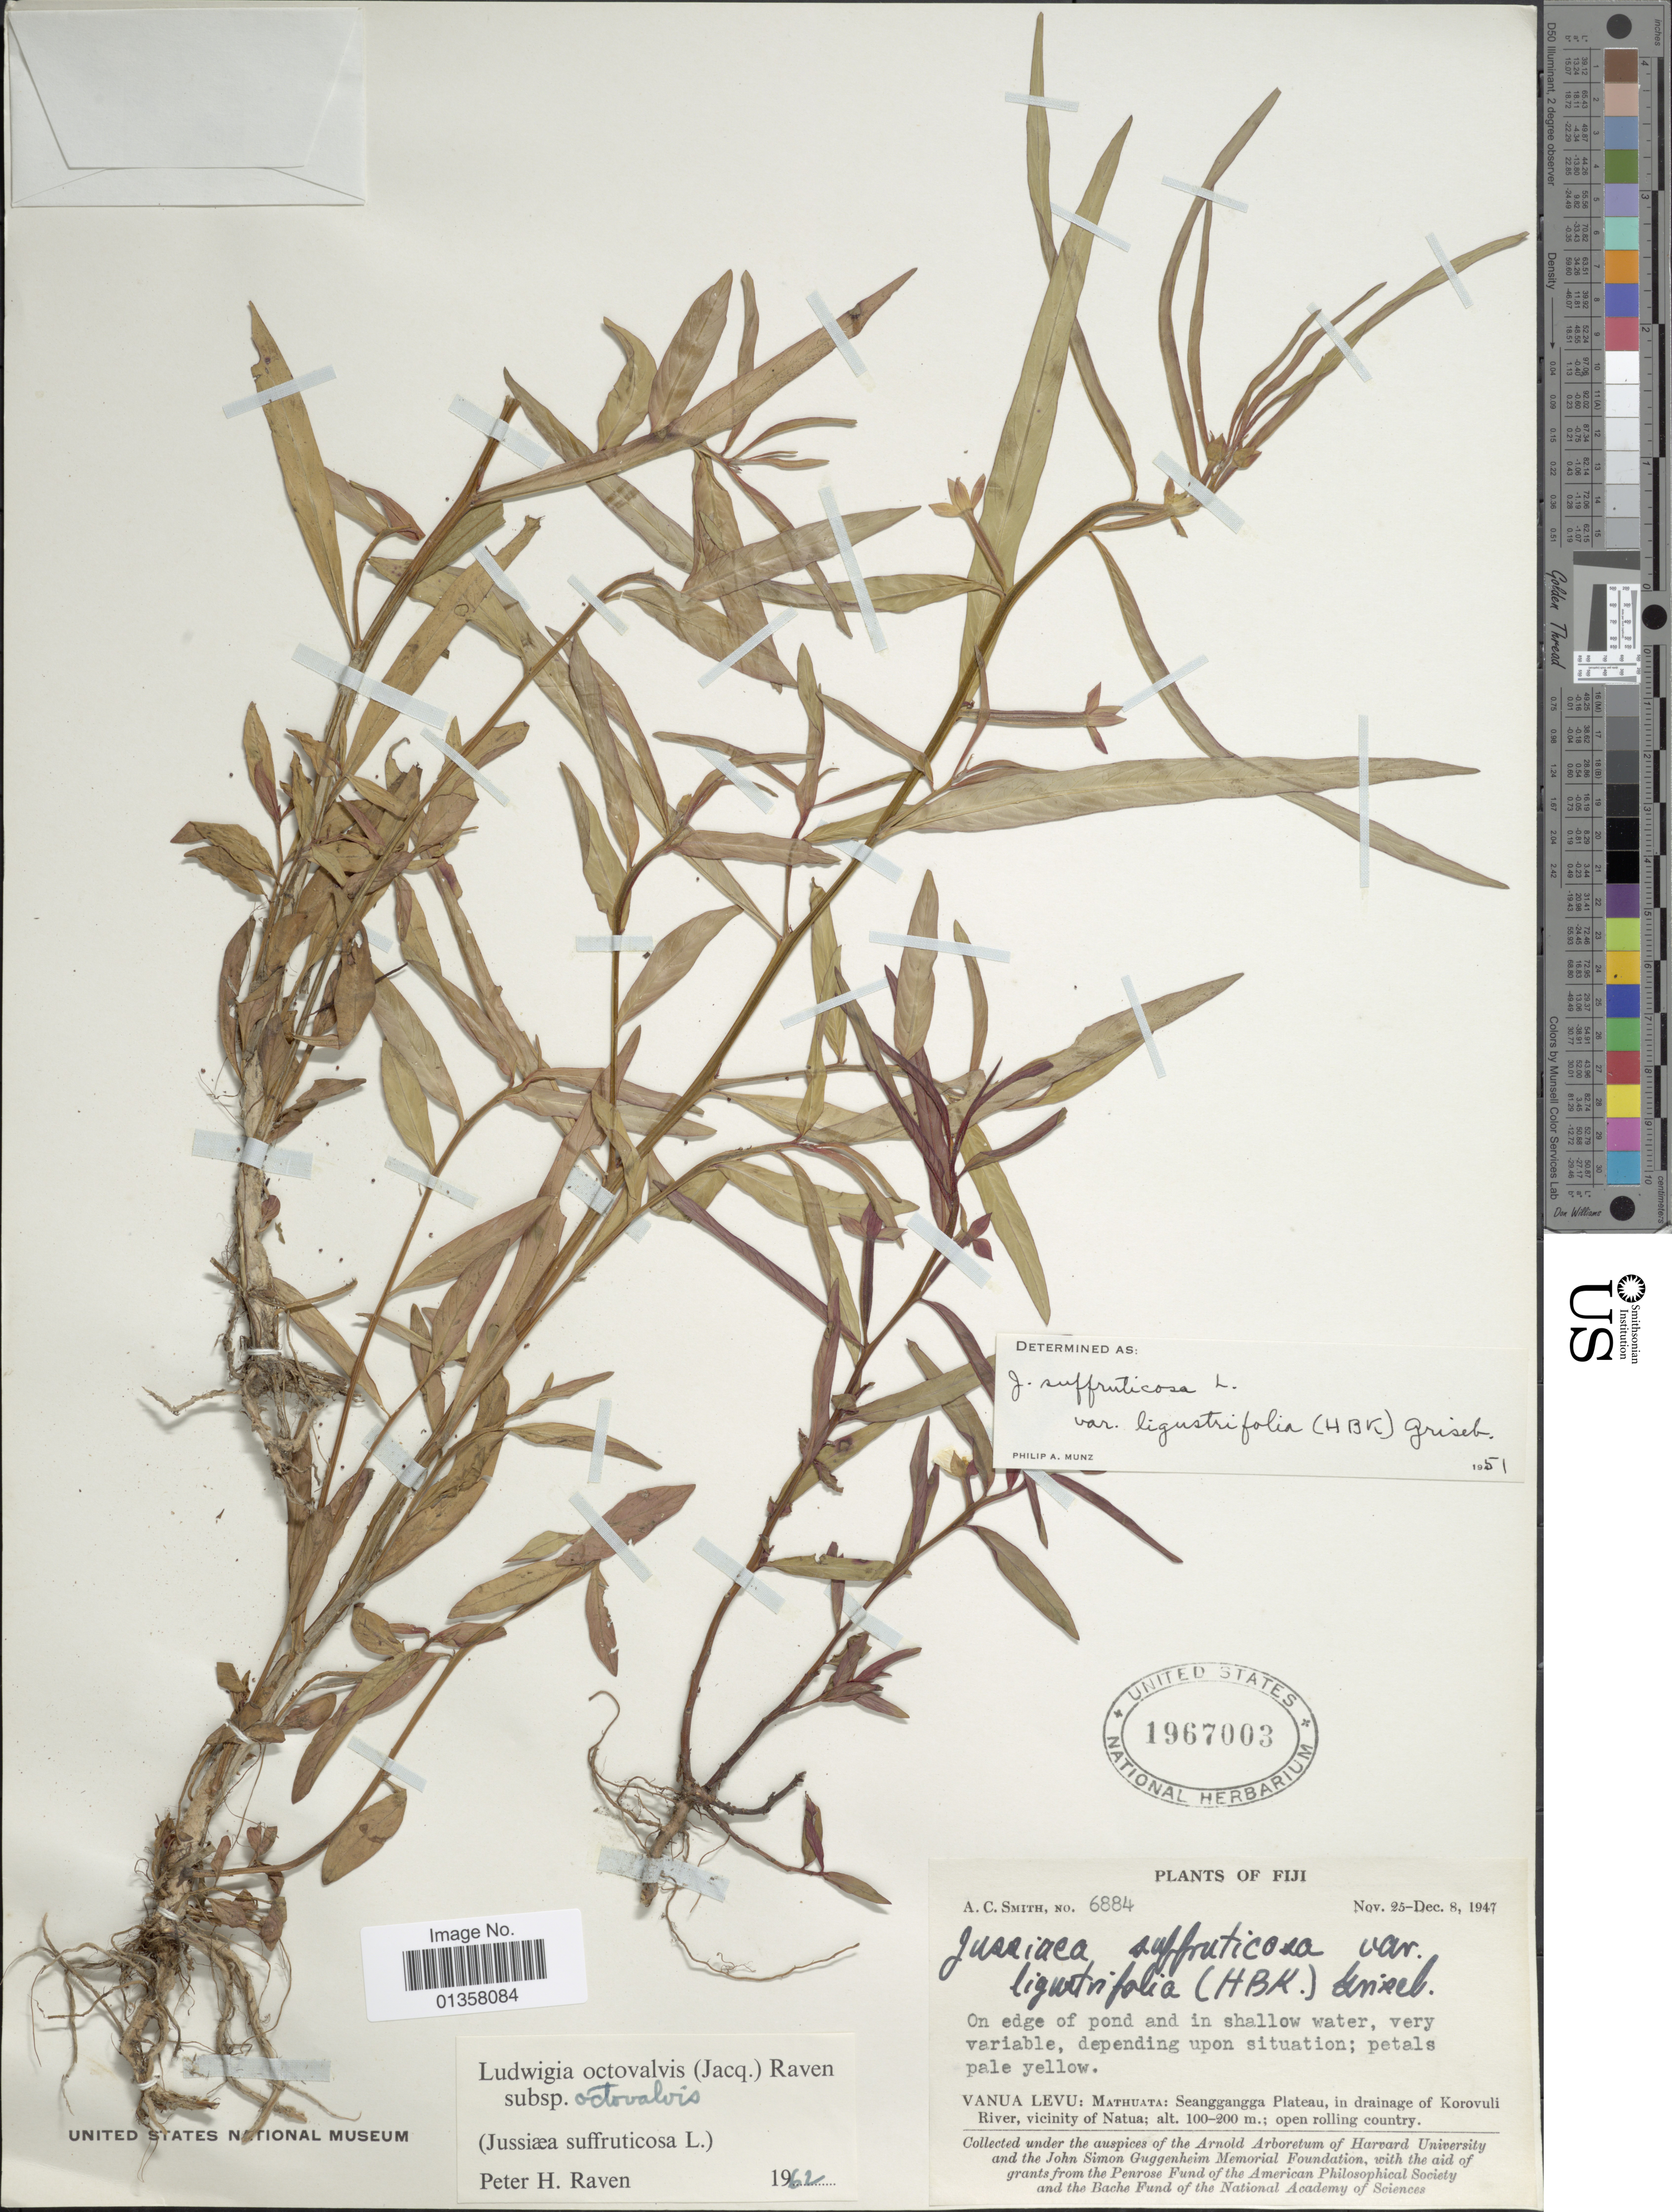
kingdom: Plantae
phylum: Tracheophyta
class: Magnoliopsida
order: Myrtales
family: Onagraceae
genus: Ludwigia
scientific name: Ludwigia octovalvis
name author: (Jacq.) P.H. Raven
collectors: A. C. Smith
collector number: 6884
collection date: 1947-11-25/1947-12-08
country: Fiji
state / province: Northern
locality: Vanua Levu: Mathuata: Seanggangga Plateau, in drainage of Korovuli River, vicinity of Natua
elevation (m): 100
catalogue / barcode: US 1967003